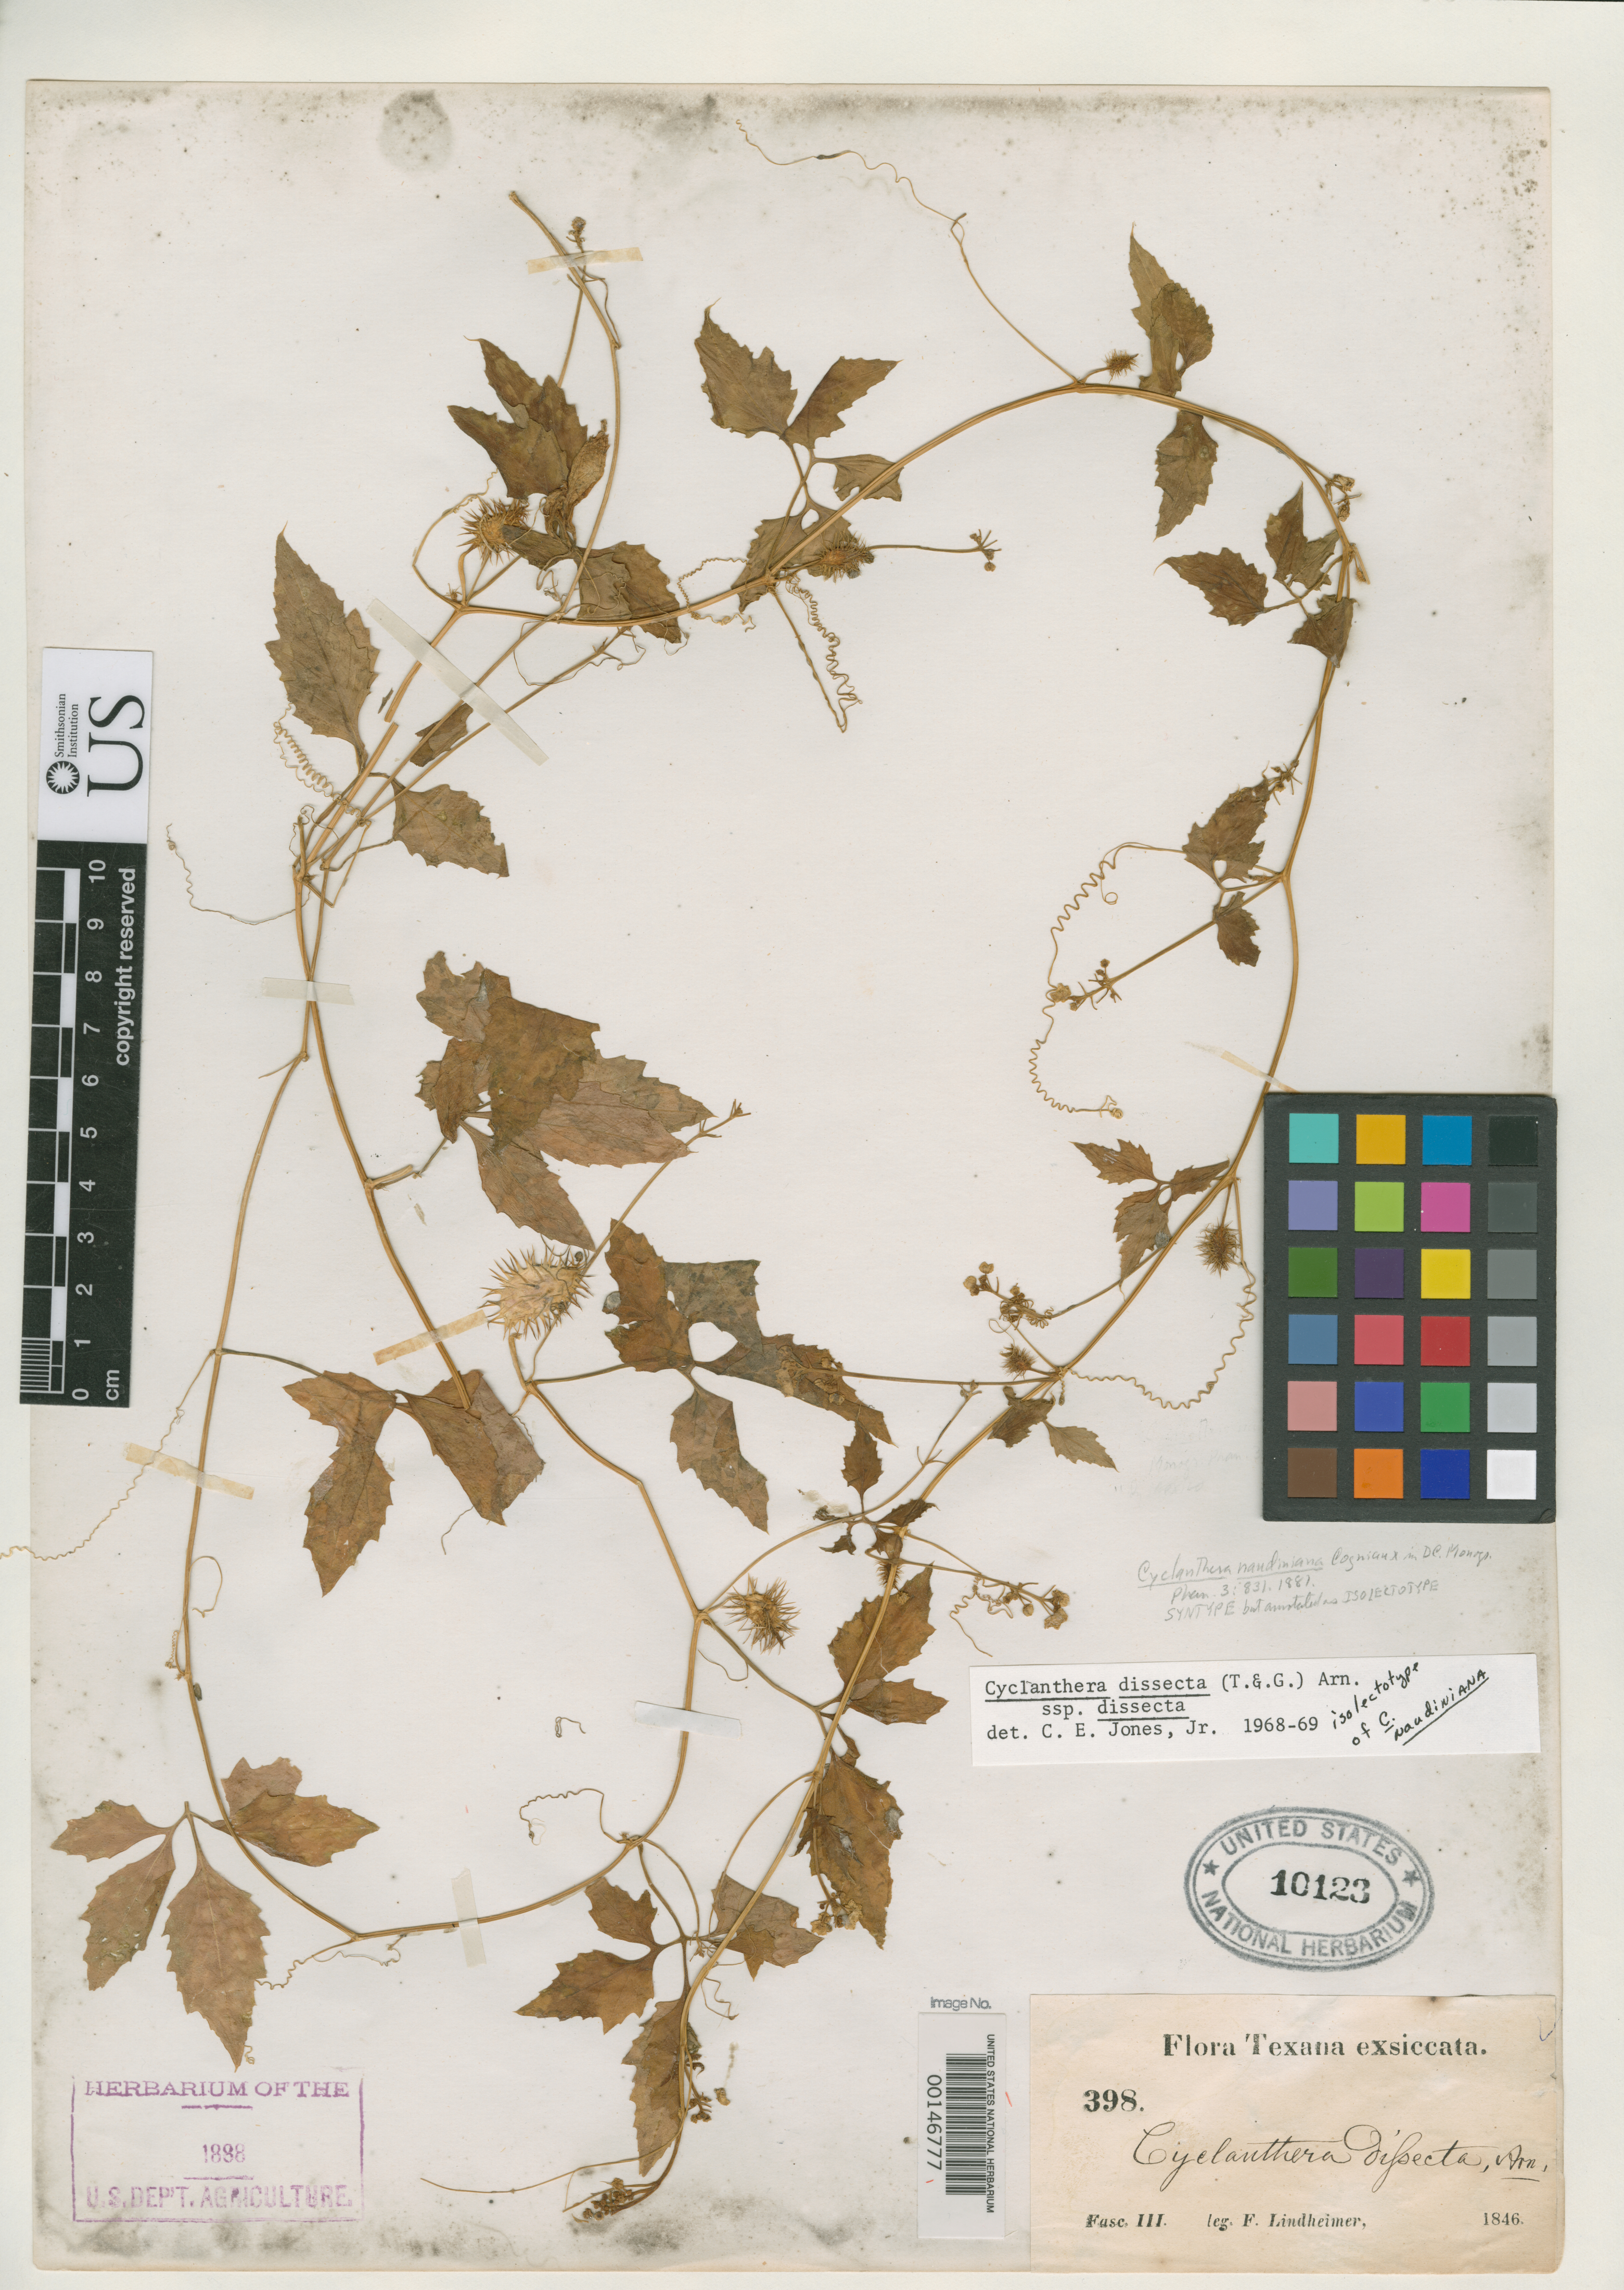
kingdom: Plantae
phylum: Tracheophyta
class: Magnoliopsida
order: Cucurbitales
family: Cucurbitaceae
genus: Cyclanthera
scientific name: Cyclanthera naudiniana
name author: Cogn. in A. DC.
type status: Syntype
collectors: F. J. Lindheimer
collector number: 398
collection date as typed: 1846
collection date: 1846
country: United States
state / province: Texas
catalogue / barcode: US 10123